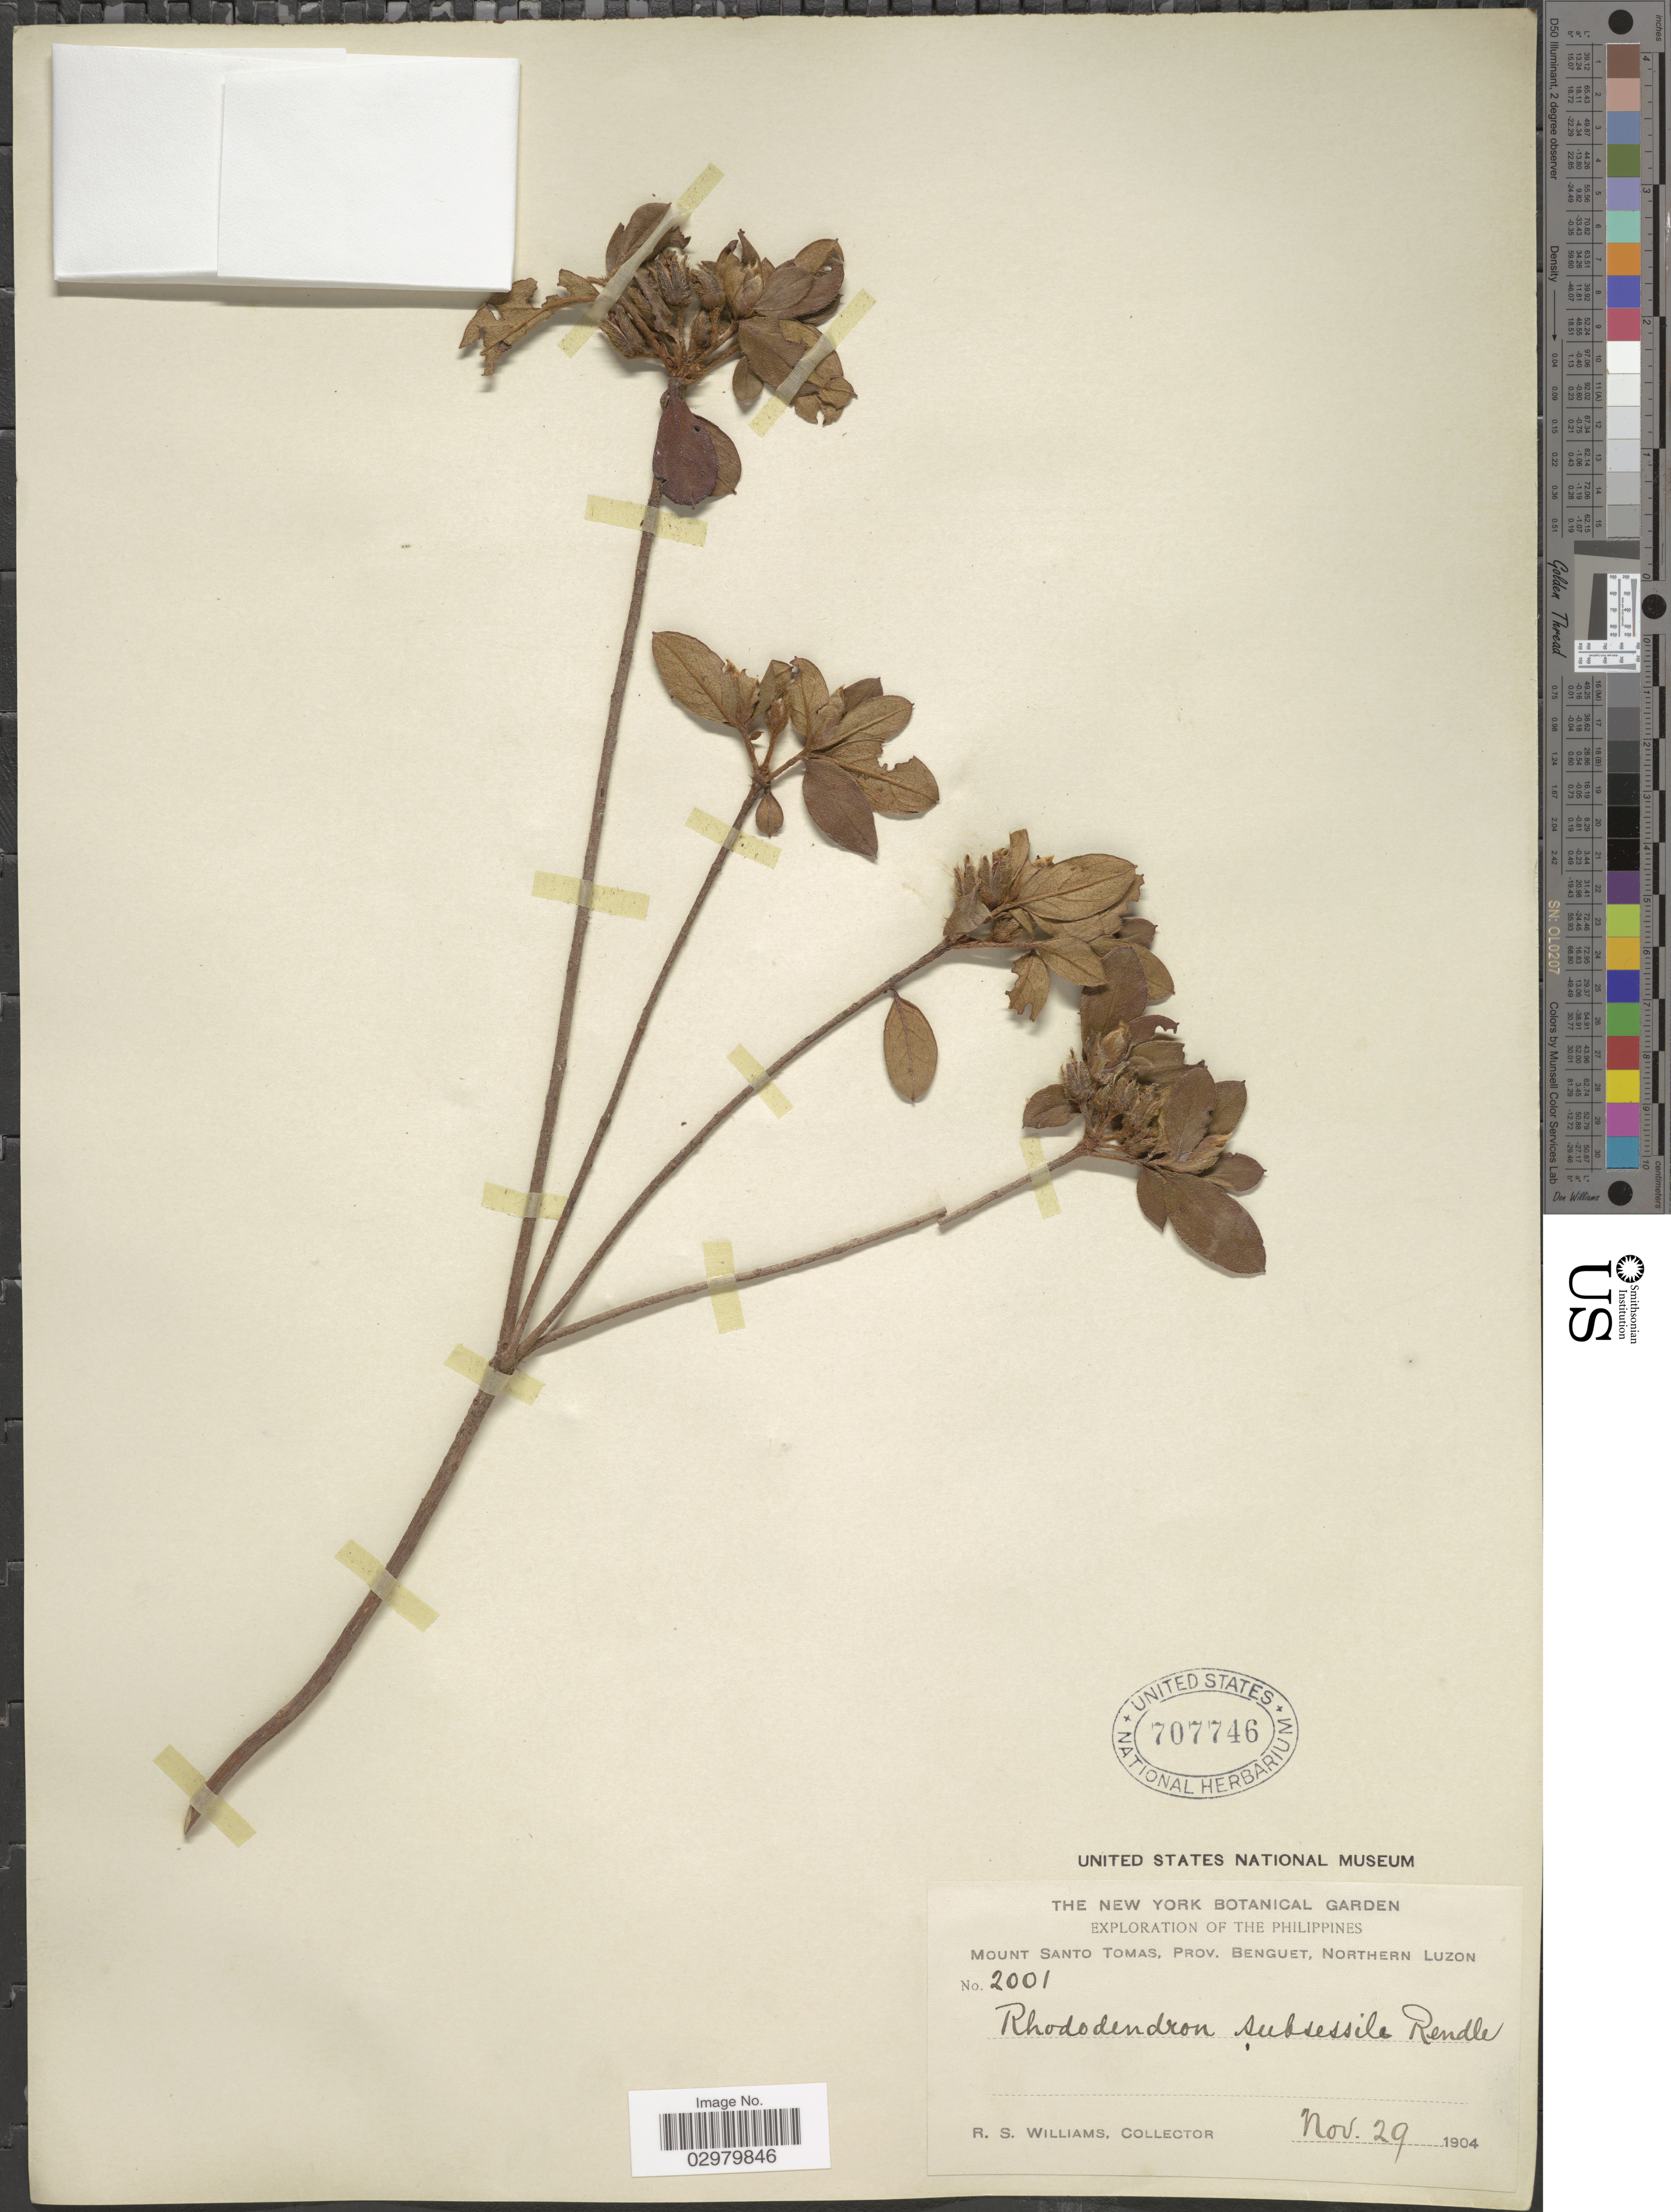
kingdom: Plantae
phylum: Tracheophyta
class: Magnoliopsida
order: Ericales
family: Ericaceae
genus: Rhododendron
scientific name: Rhododendron subsessile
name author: Rendle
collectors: R. S. Williams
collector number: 2001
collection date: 1904-11-29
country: Philippines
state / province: Cordillera (Administrative Region)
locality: Mount Santo Tomas, Prov. Benguet, Northern Luzon.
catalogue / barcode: US 707746